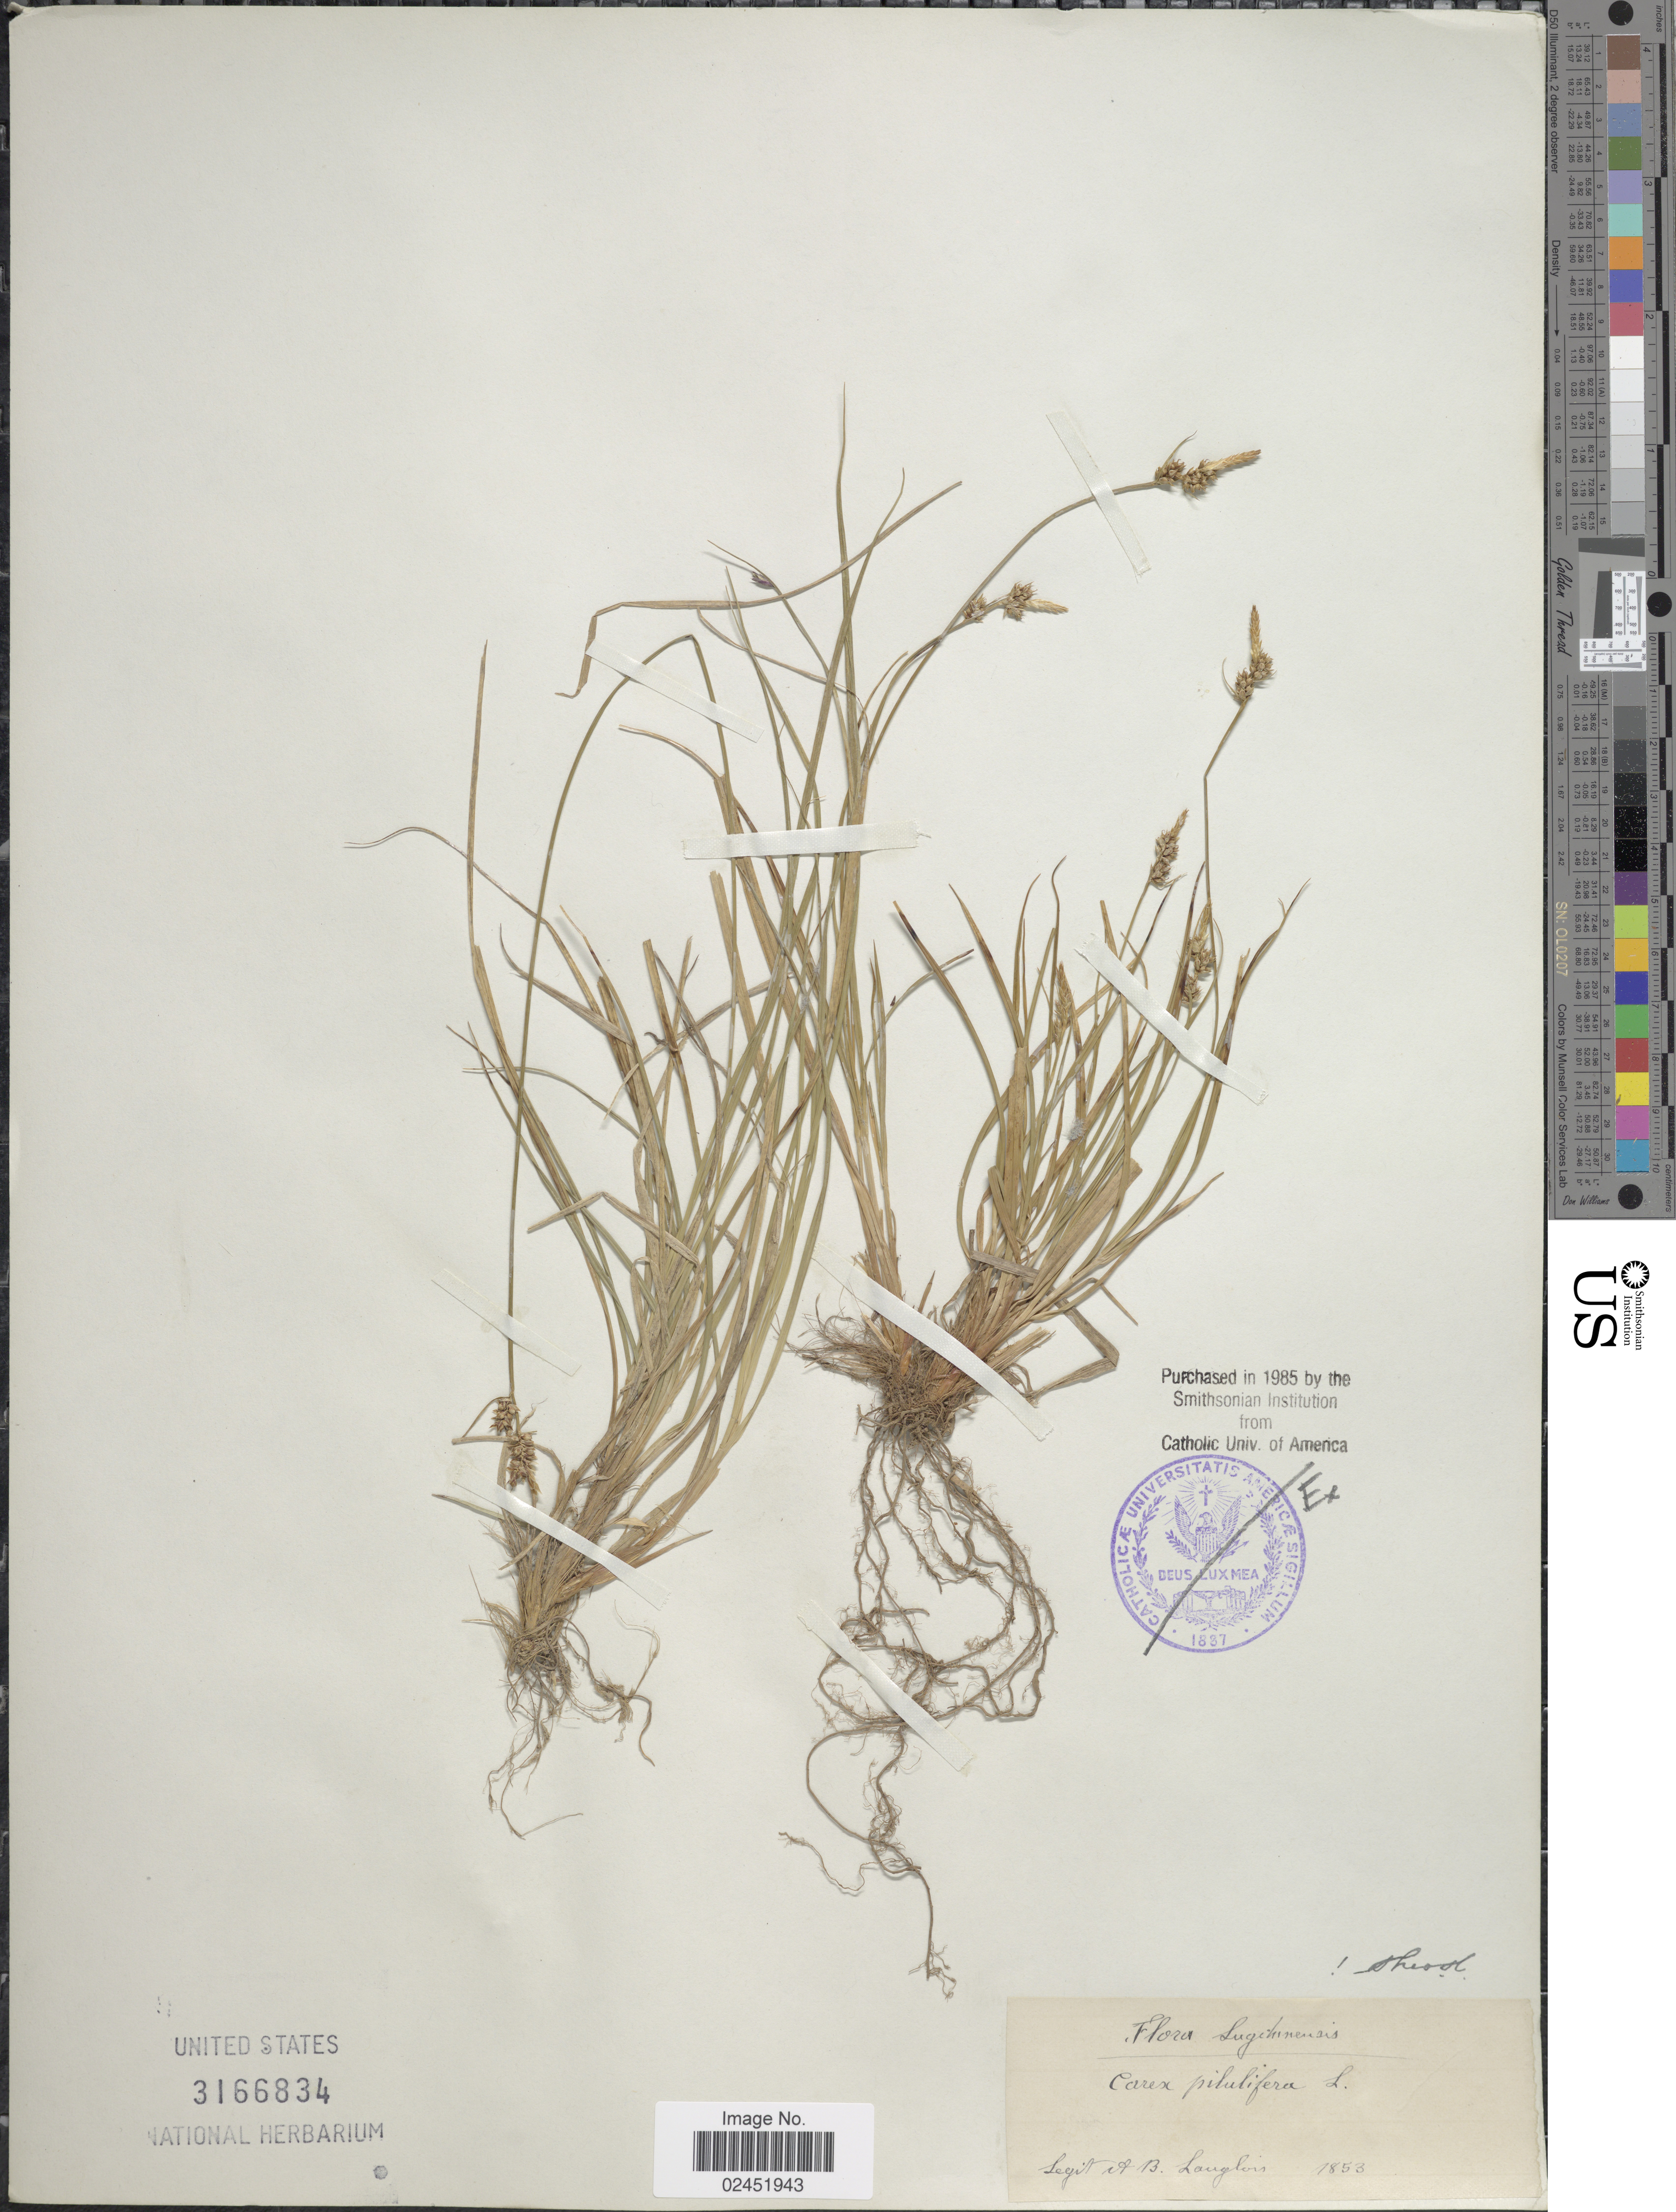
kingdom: Plantae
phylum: Tracheophyta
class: Liliopsida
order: Poales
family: Cyperaceae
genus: Carex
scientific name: Carex pilulifera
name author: L.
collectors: A. Langlois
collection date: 1853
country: France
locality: Lugidnensis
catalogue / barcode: US 3166834